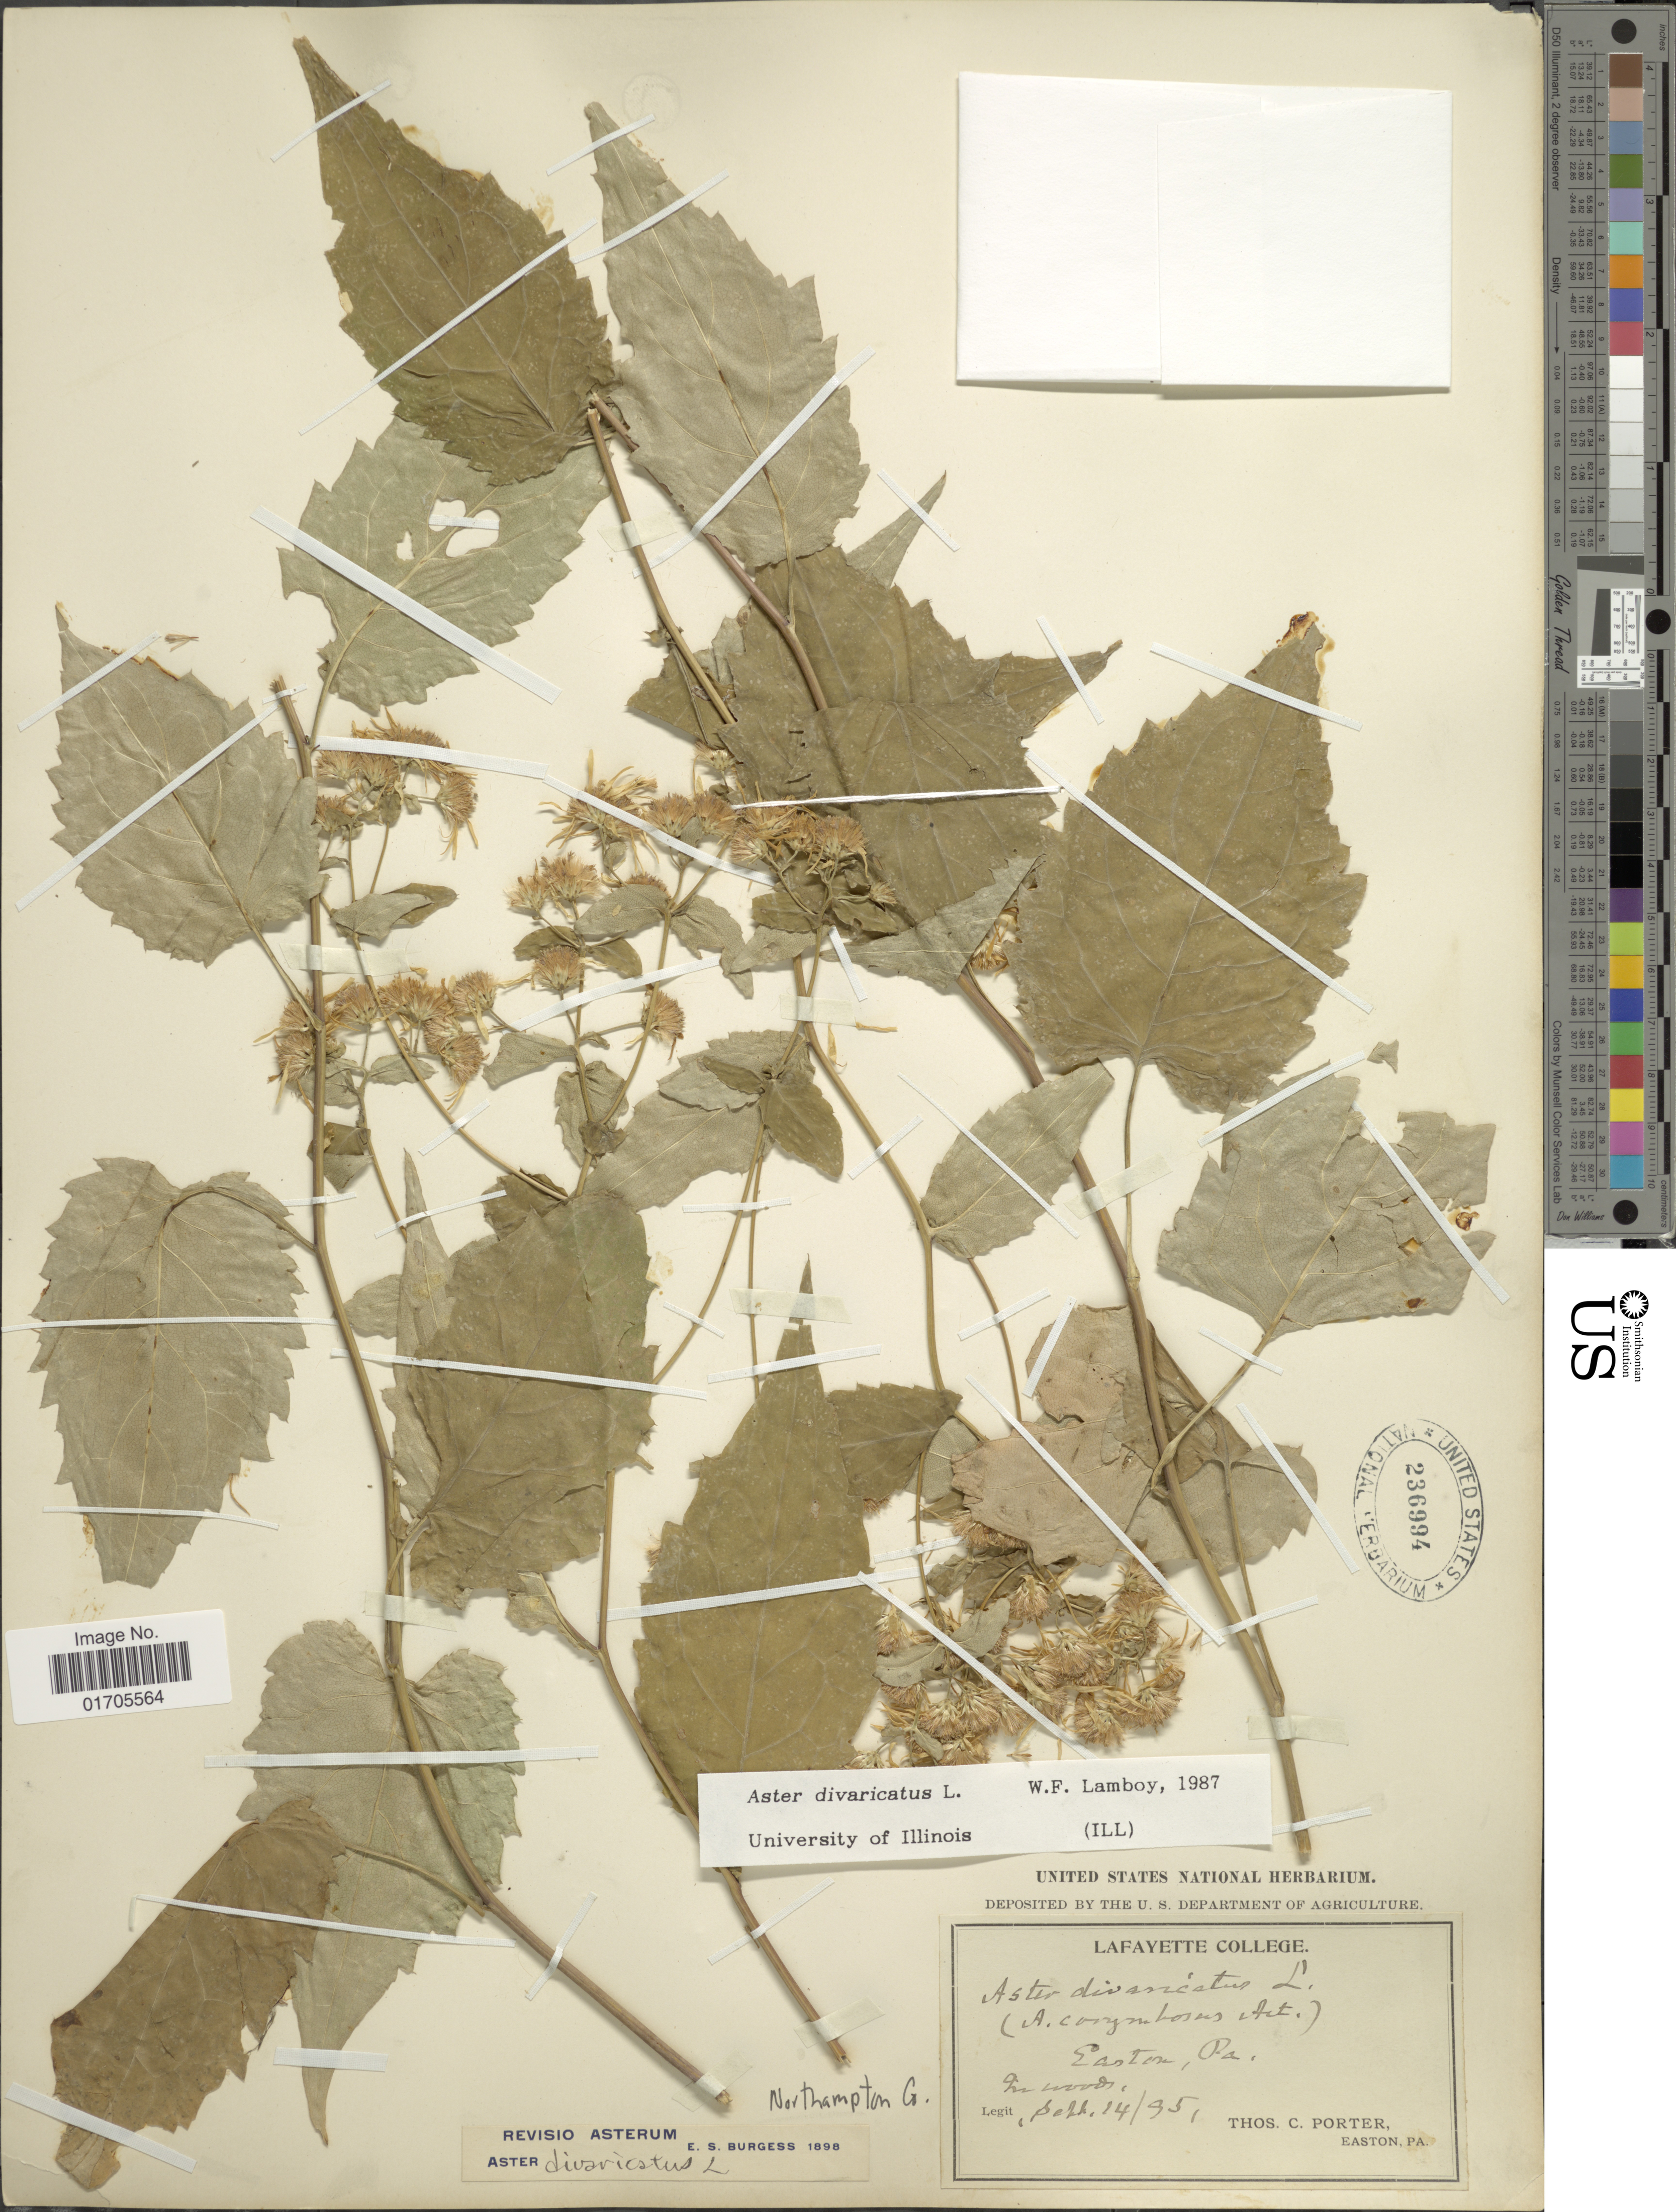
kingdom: Plantae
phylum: Tracheophyta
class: Magnoliopsida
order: Asterales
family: Asteraceae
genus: Eurybia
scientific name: Eurybia divaricata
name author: (L.) G.L. Nesom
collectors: T. C. Porter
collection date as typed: Transcribed d/m/y: 14/9/95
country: United States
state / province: Pennsylvania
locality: Easton, Pa.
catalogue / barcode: US 236994